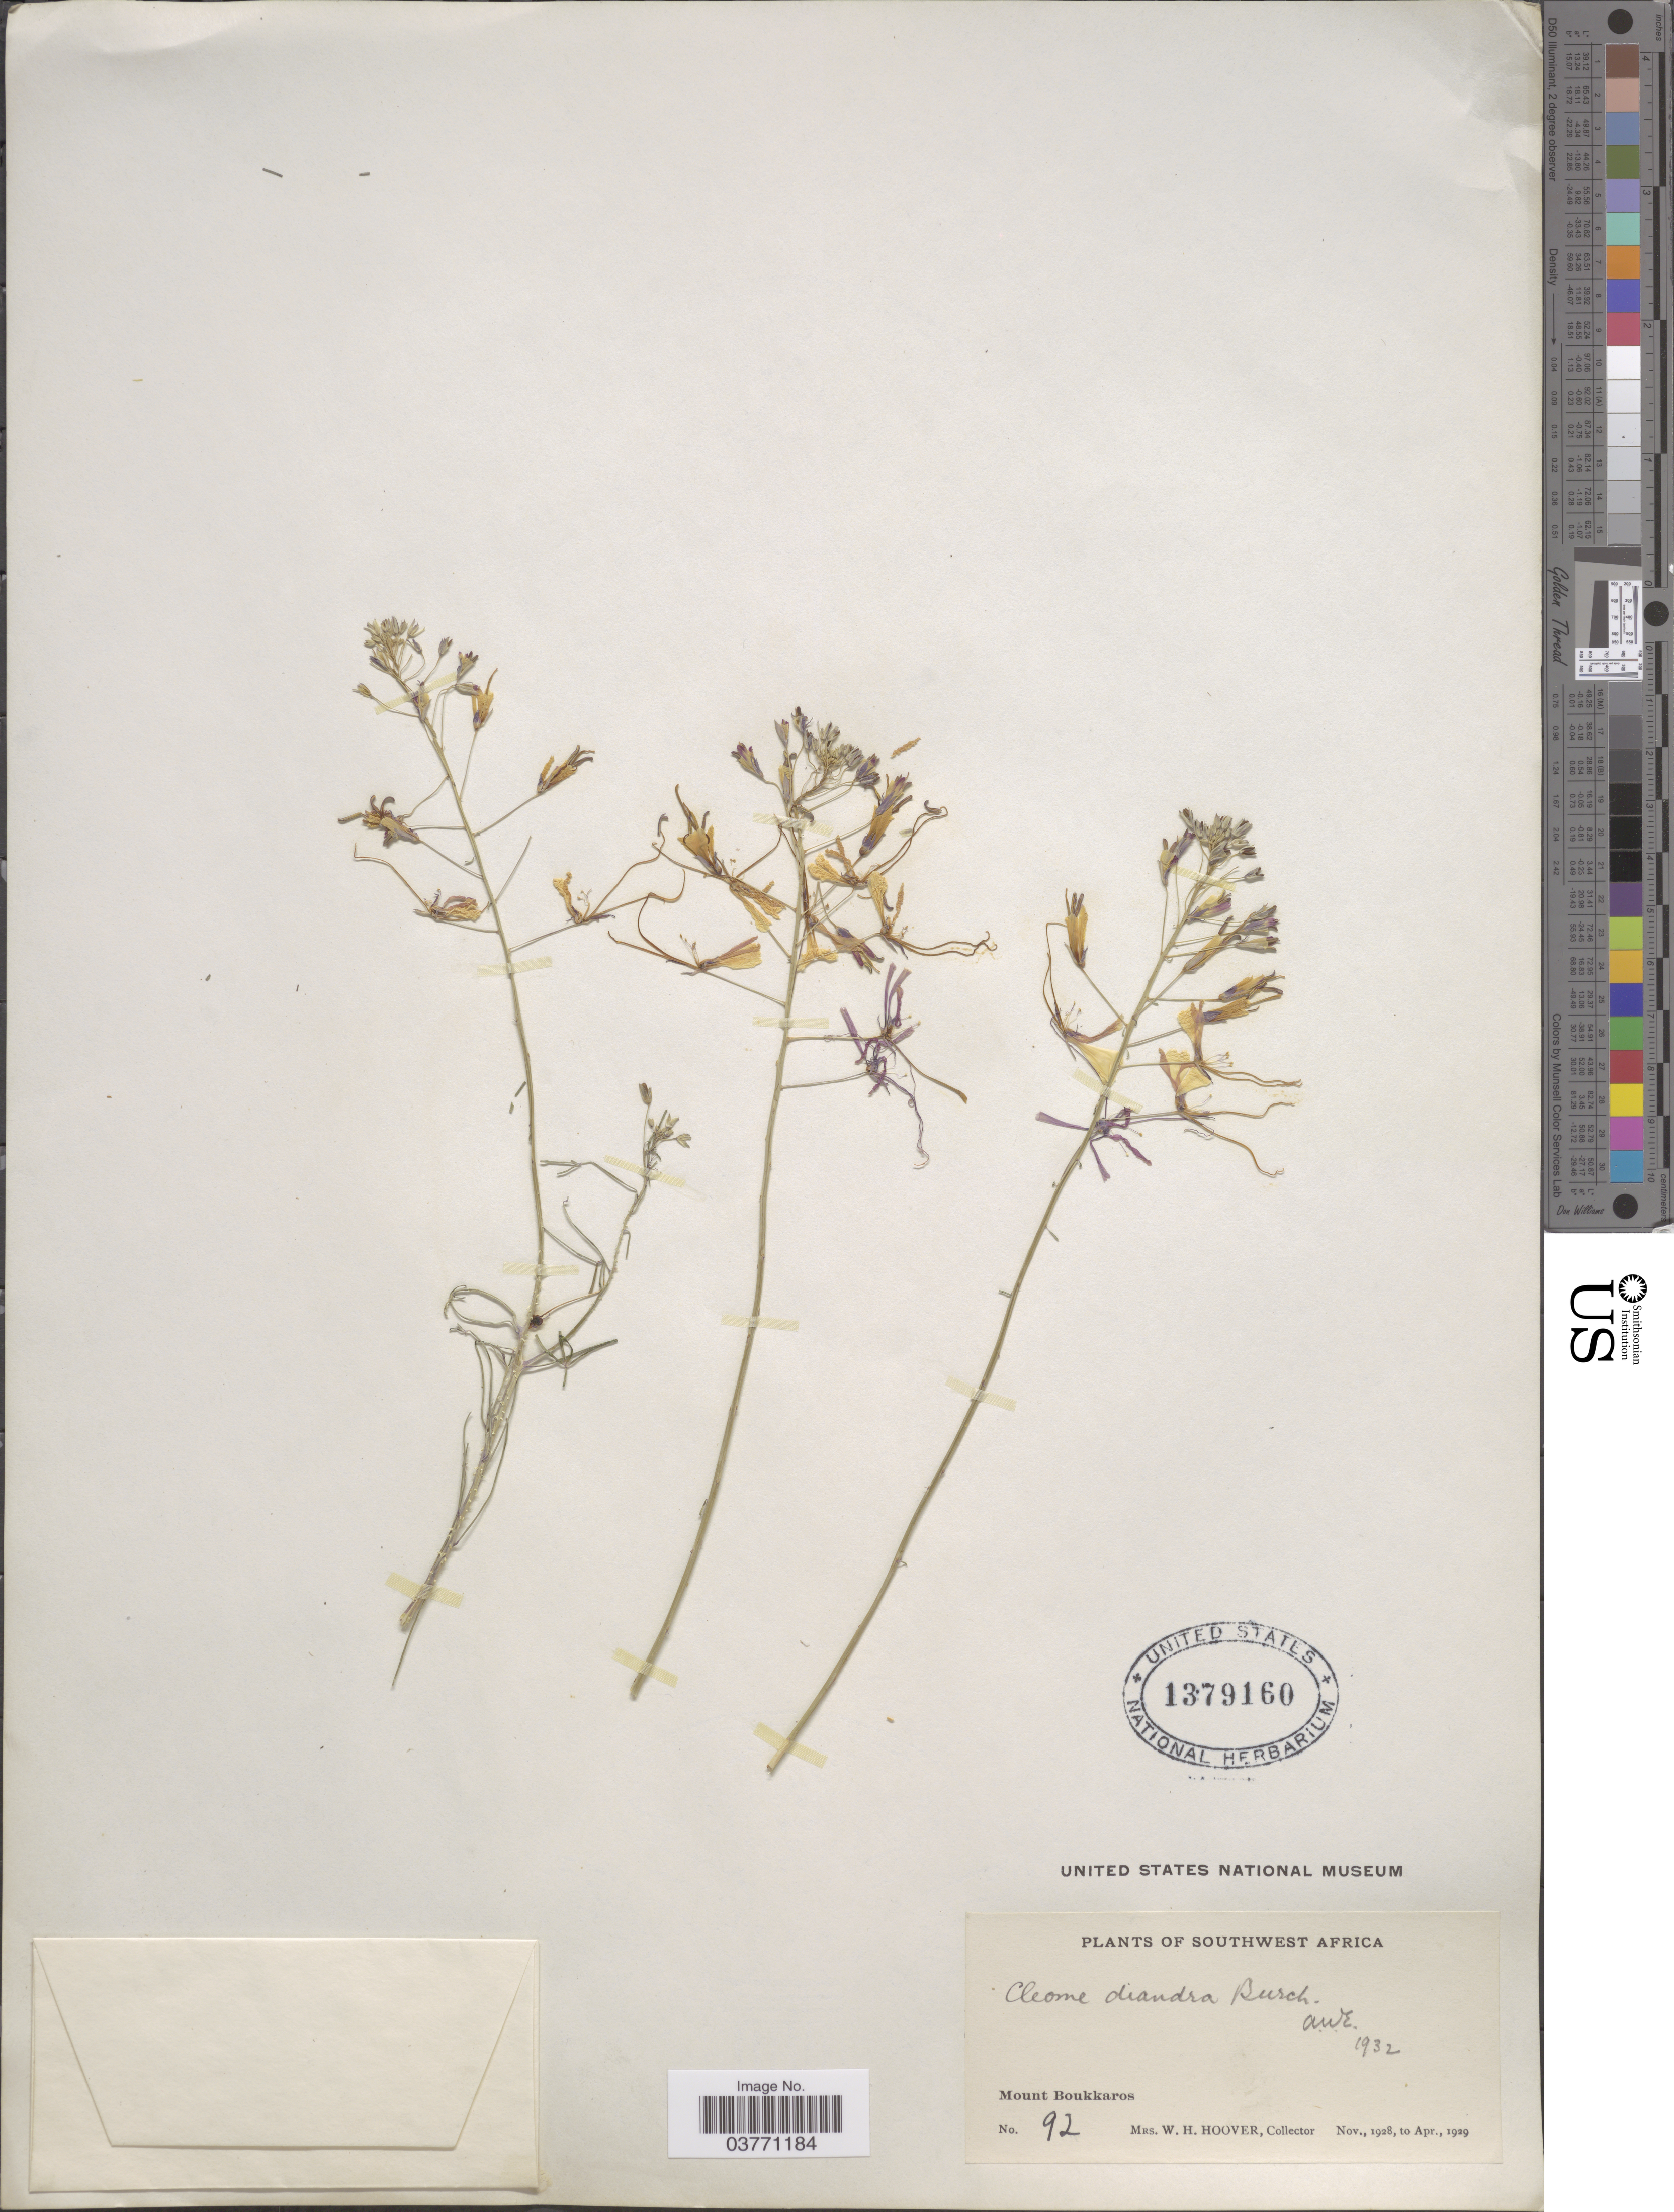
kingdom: Plantae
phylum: Tracheophyta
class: Magnoliopsida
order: Brassicales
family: Cleomaceae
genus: Coalisina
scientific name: Coalisina angustifolia var. diandra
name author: (Burch.) Roalson & J.C. Hall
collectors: W. H. Hoover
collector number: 92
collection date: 1928-11/1929-04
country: Namibia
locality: Southwest Africa. Mount Boukkaros.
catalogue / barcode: US 1379160